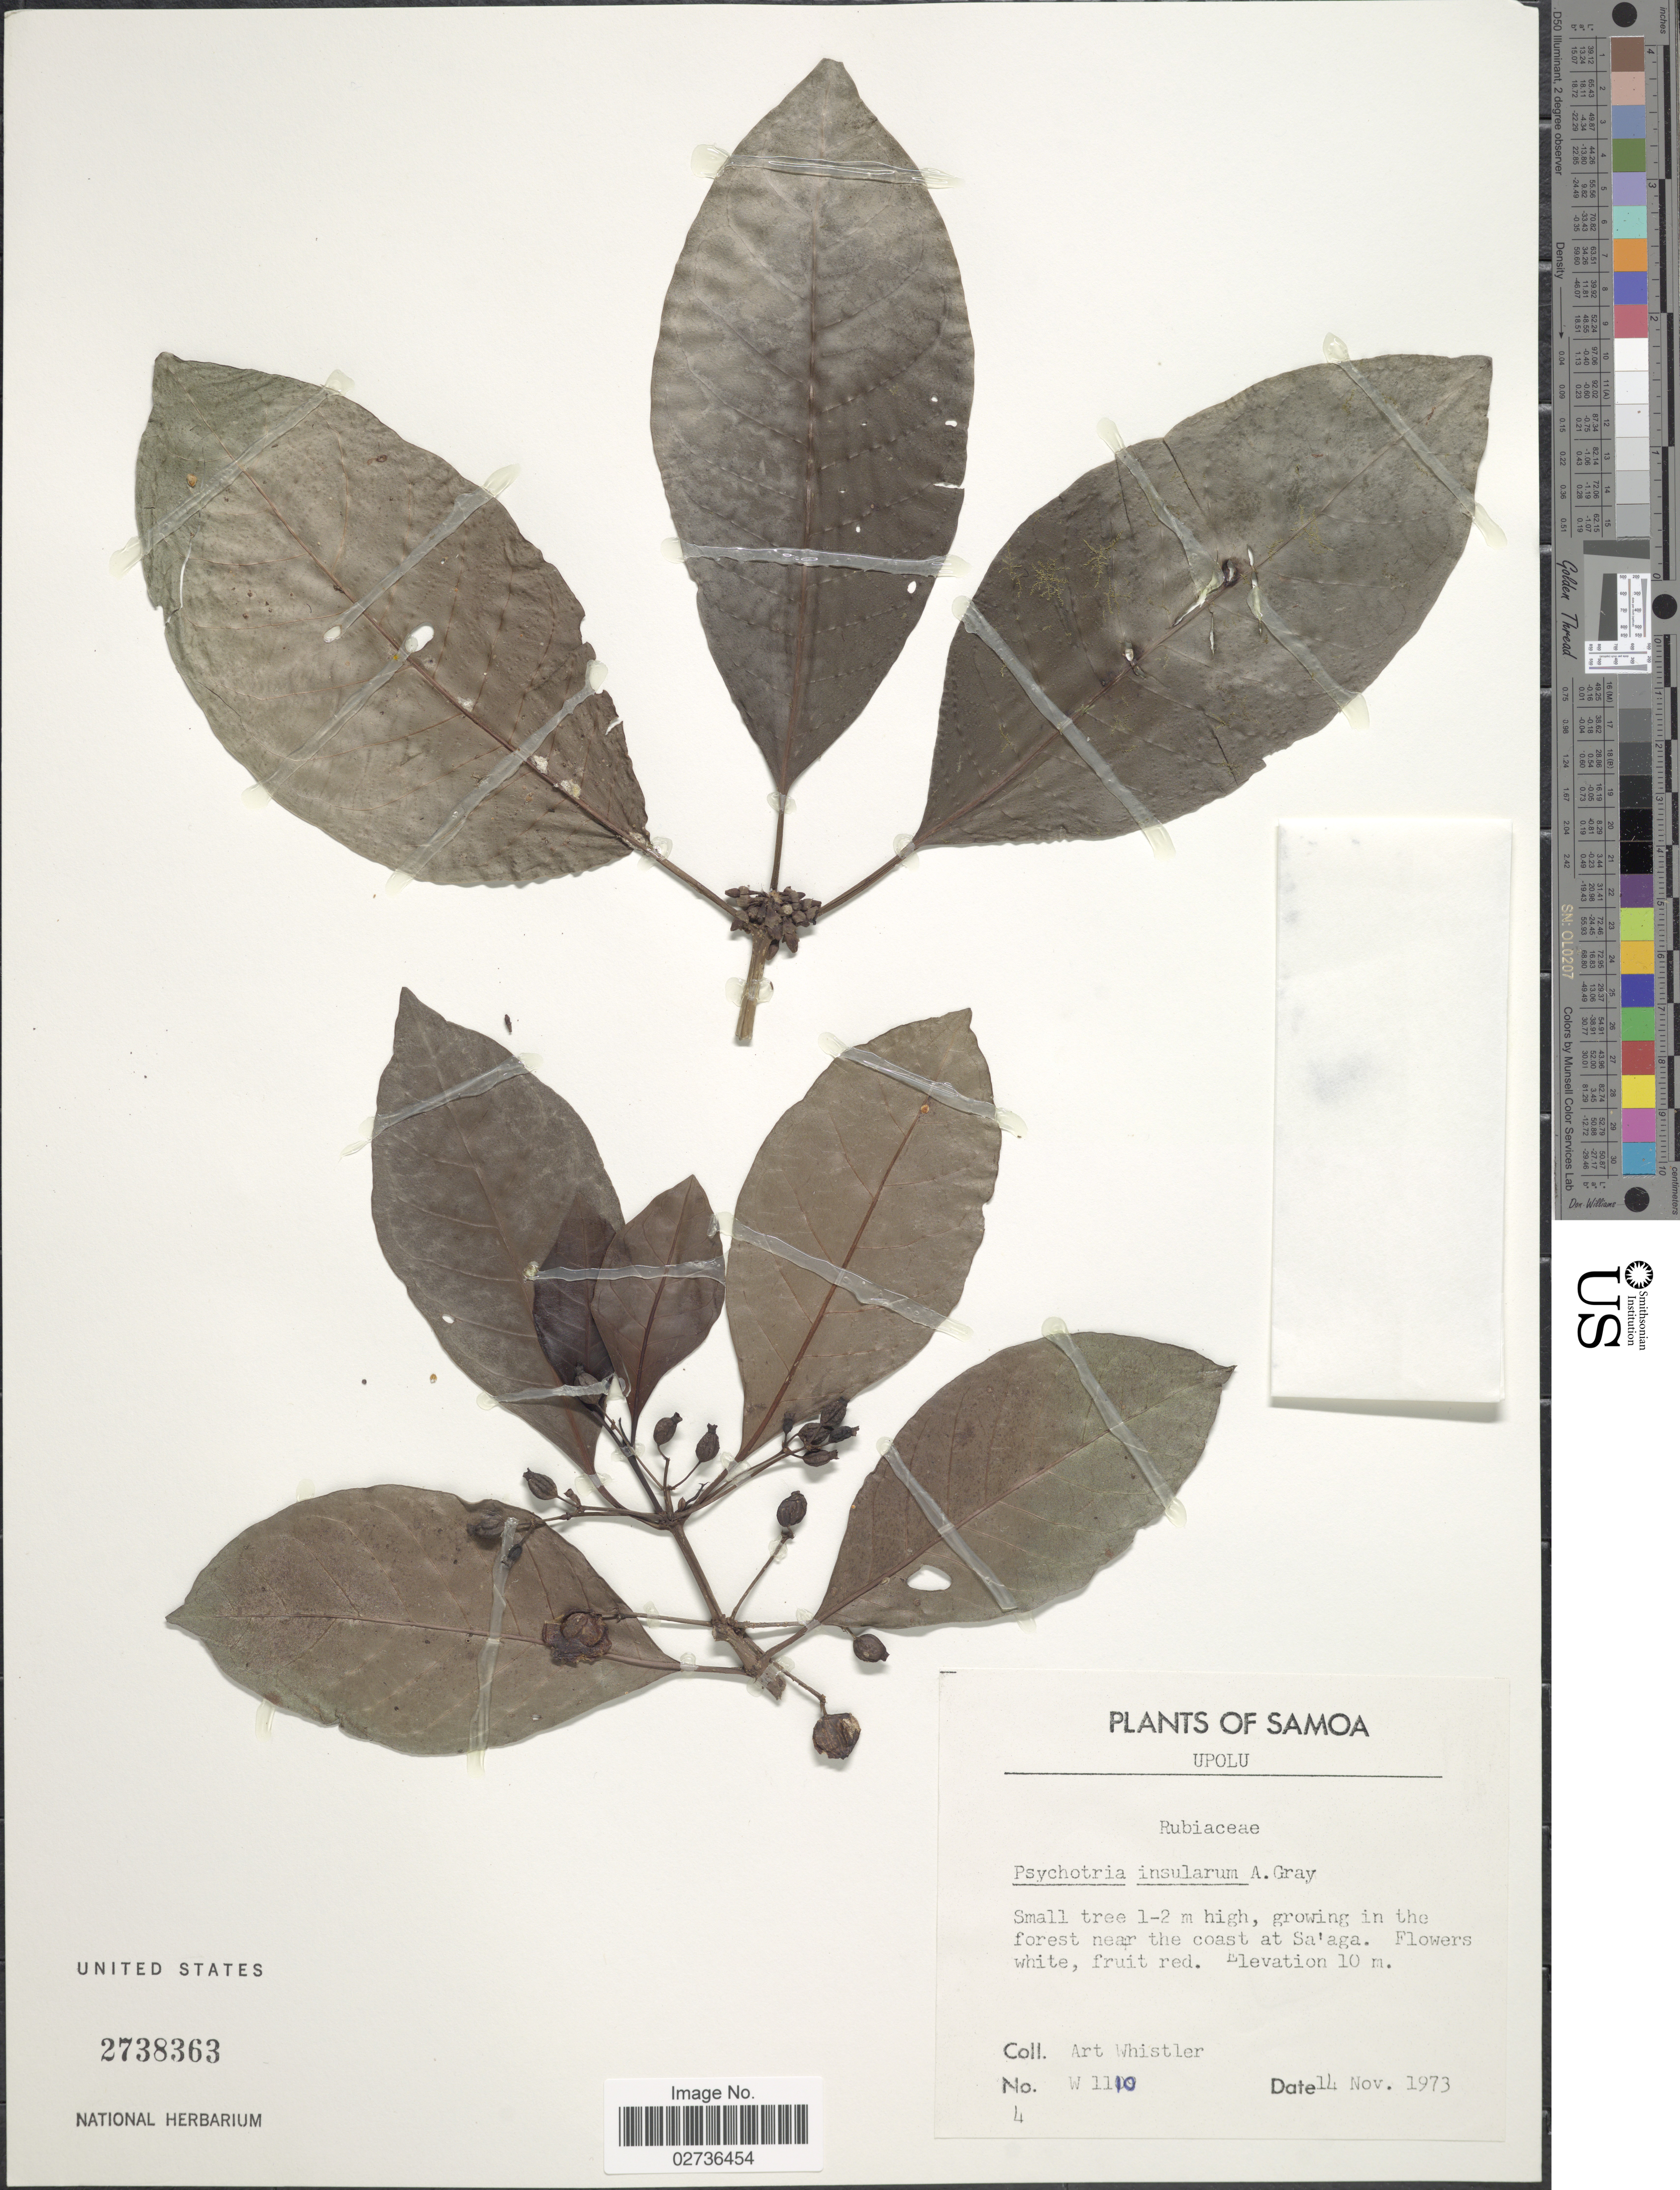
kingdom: Plantae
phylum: Tracheophyta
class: Magnoliopsida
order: Gentianales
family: Rubiaceae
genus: Psychotria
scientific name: Psychotria insularum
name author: A. Gray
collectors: A. Whistler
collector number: W 1110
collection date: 1973-11-14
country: Samoa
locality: Upolu, in the forest near the coast at Sa' aga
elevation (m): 10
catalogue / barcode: US 2738363